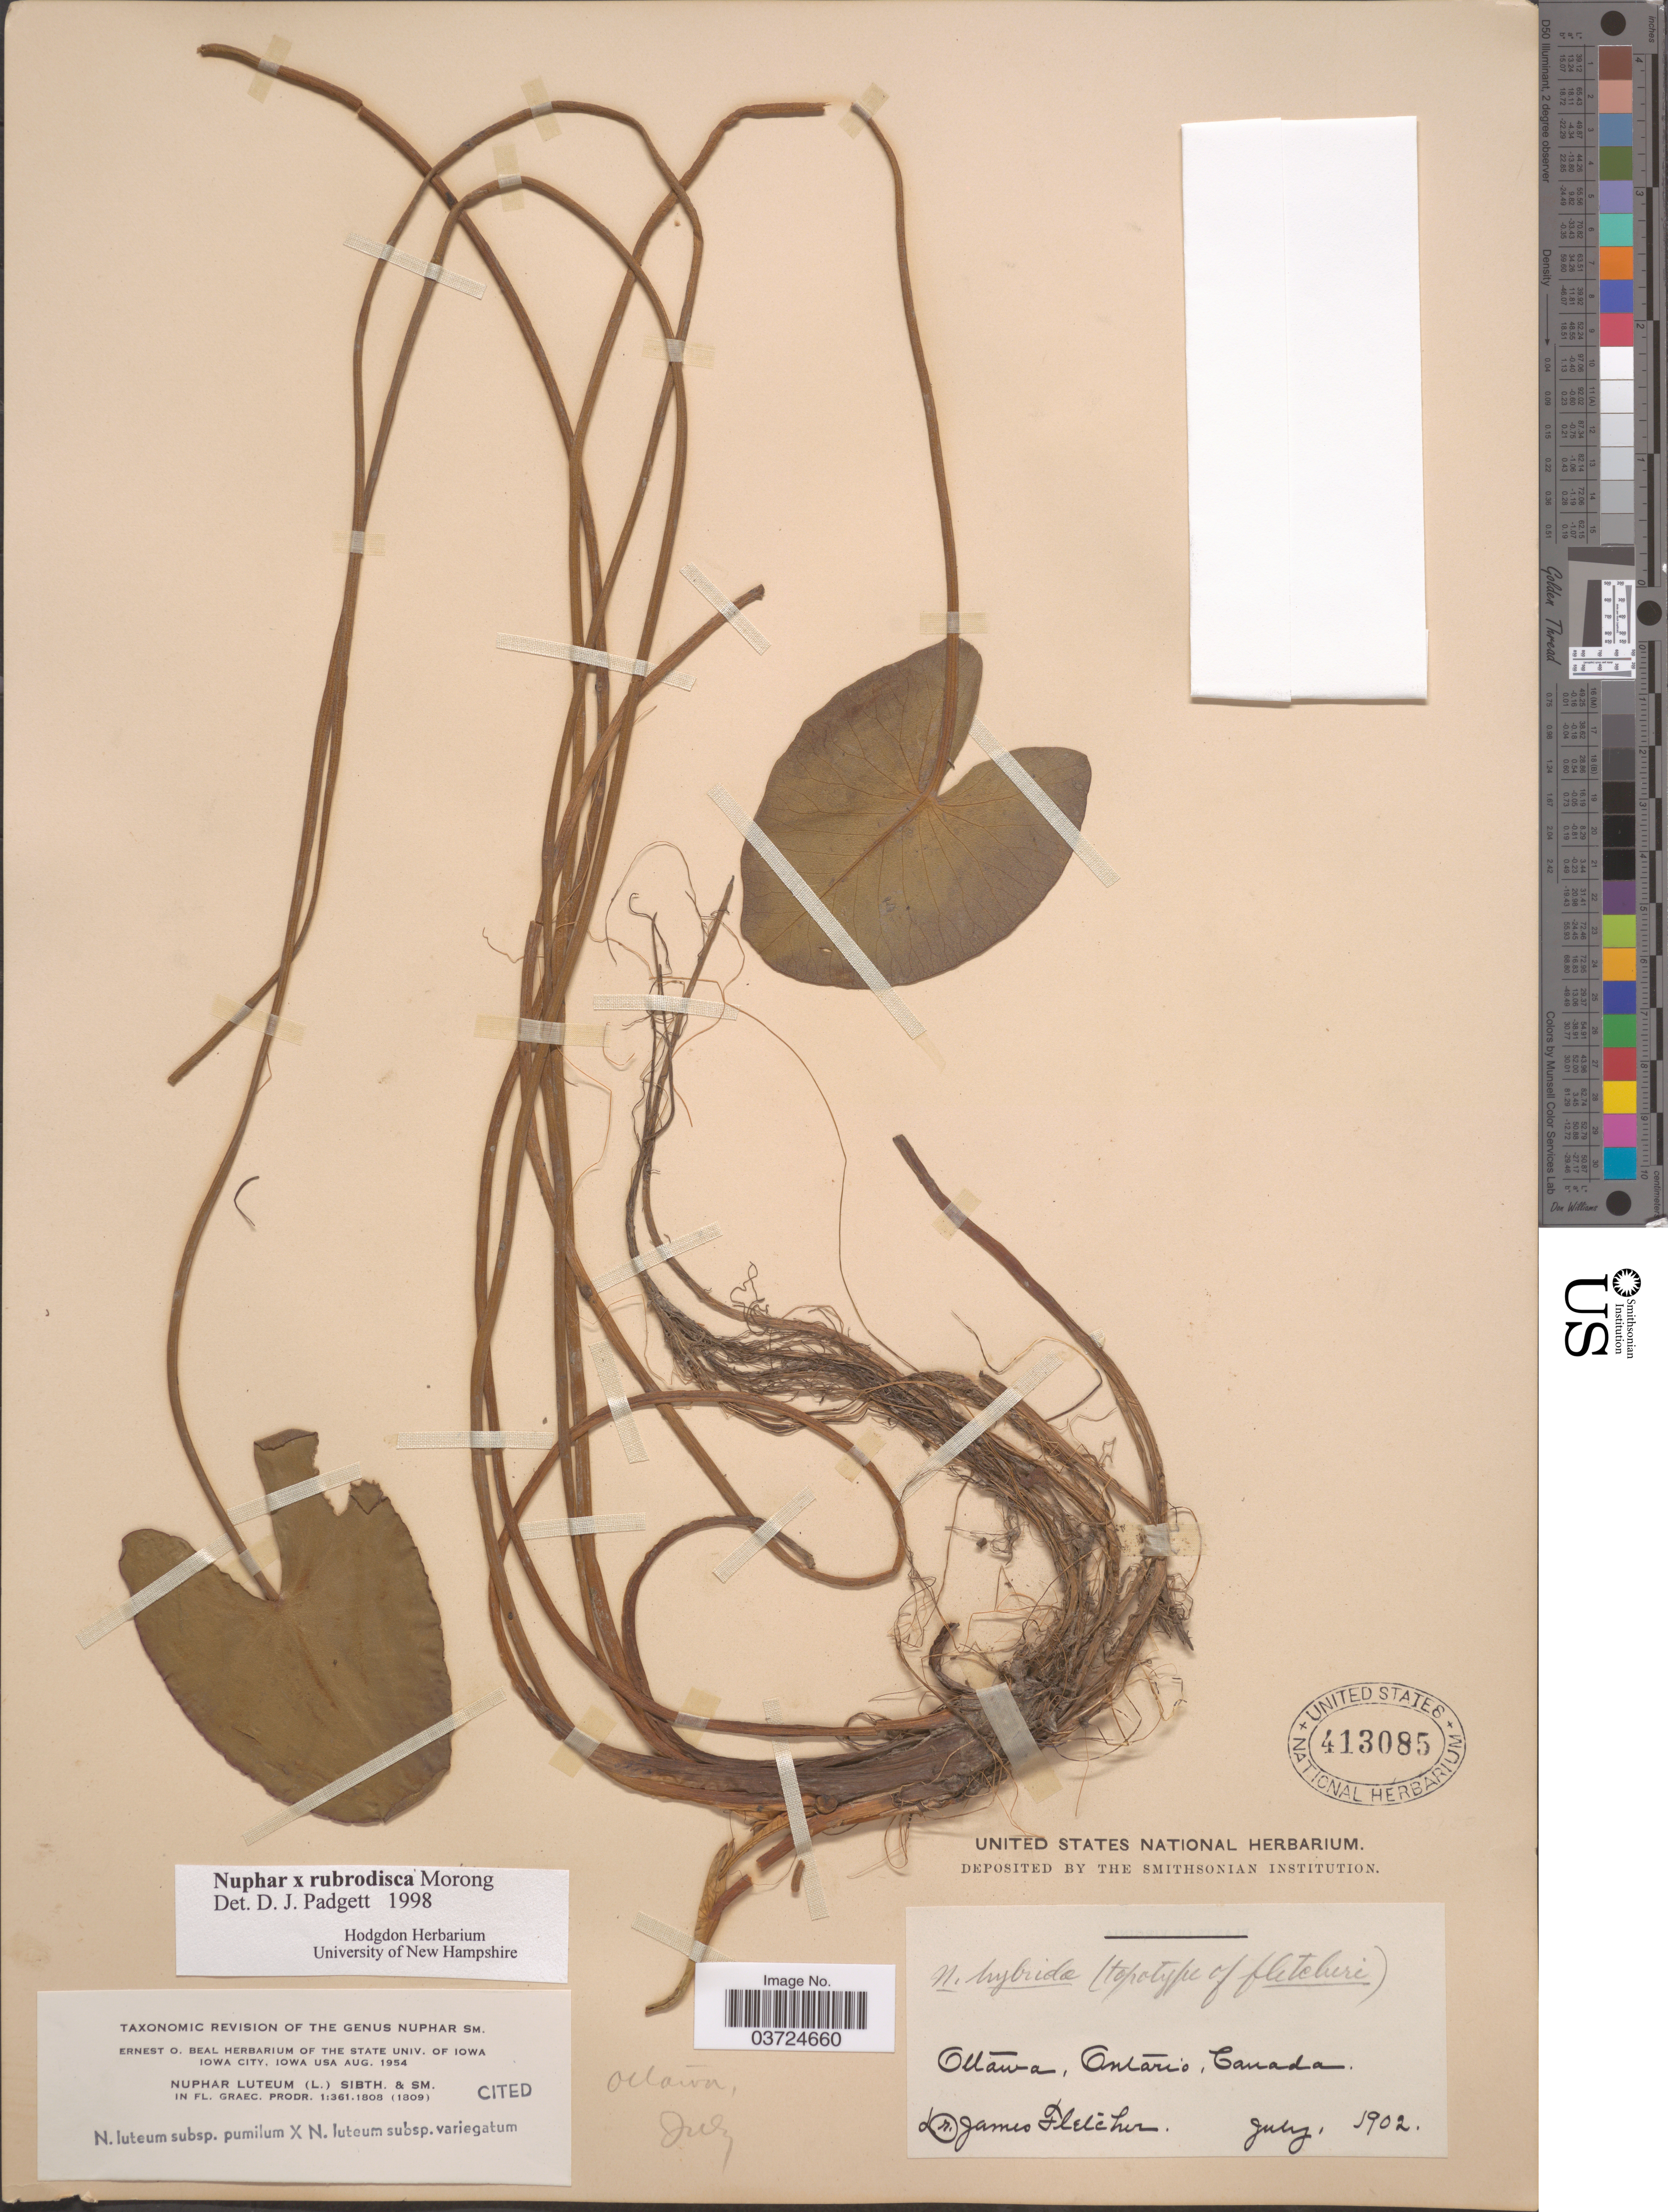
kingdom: Plantae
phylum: Tracheophyta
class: Magnoliopsida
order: Nymphaeales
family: Nymphaeaceae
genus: Nuphar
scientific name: Nuphar rubrodisca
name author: Morong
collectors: J. Fletcher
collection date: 1902-07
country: Canada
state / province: Ontario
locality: Ottawa.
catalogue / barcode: US 413085